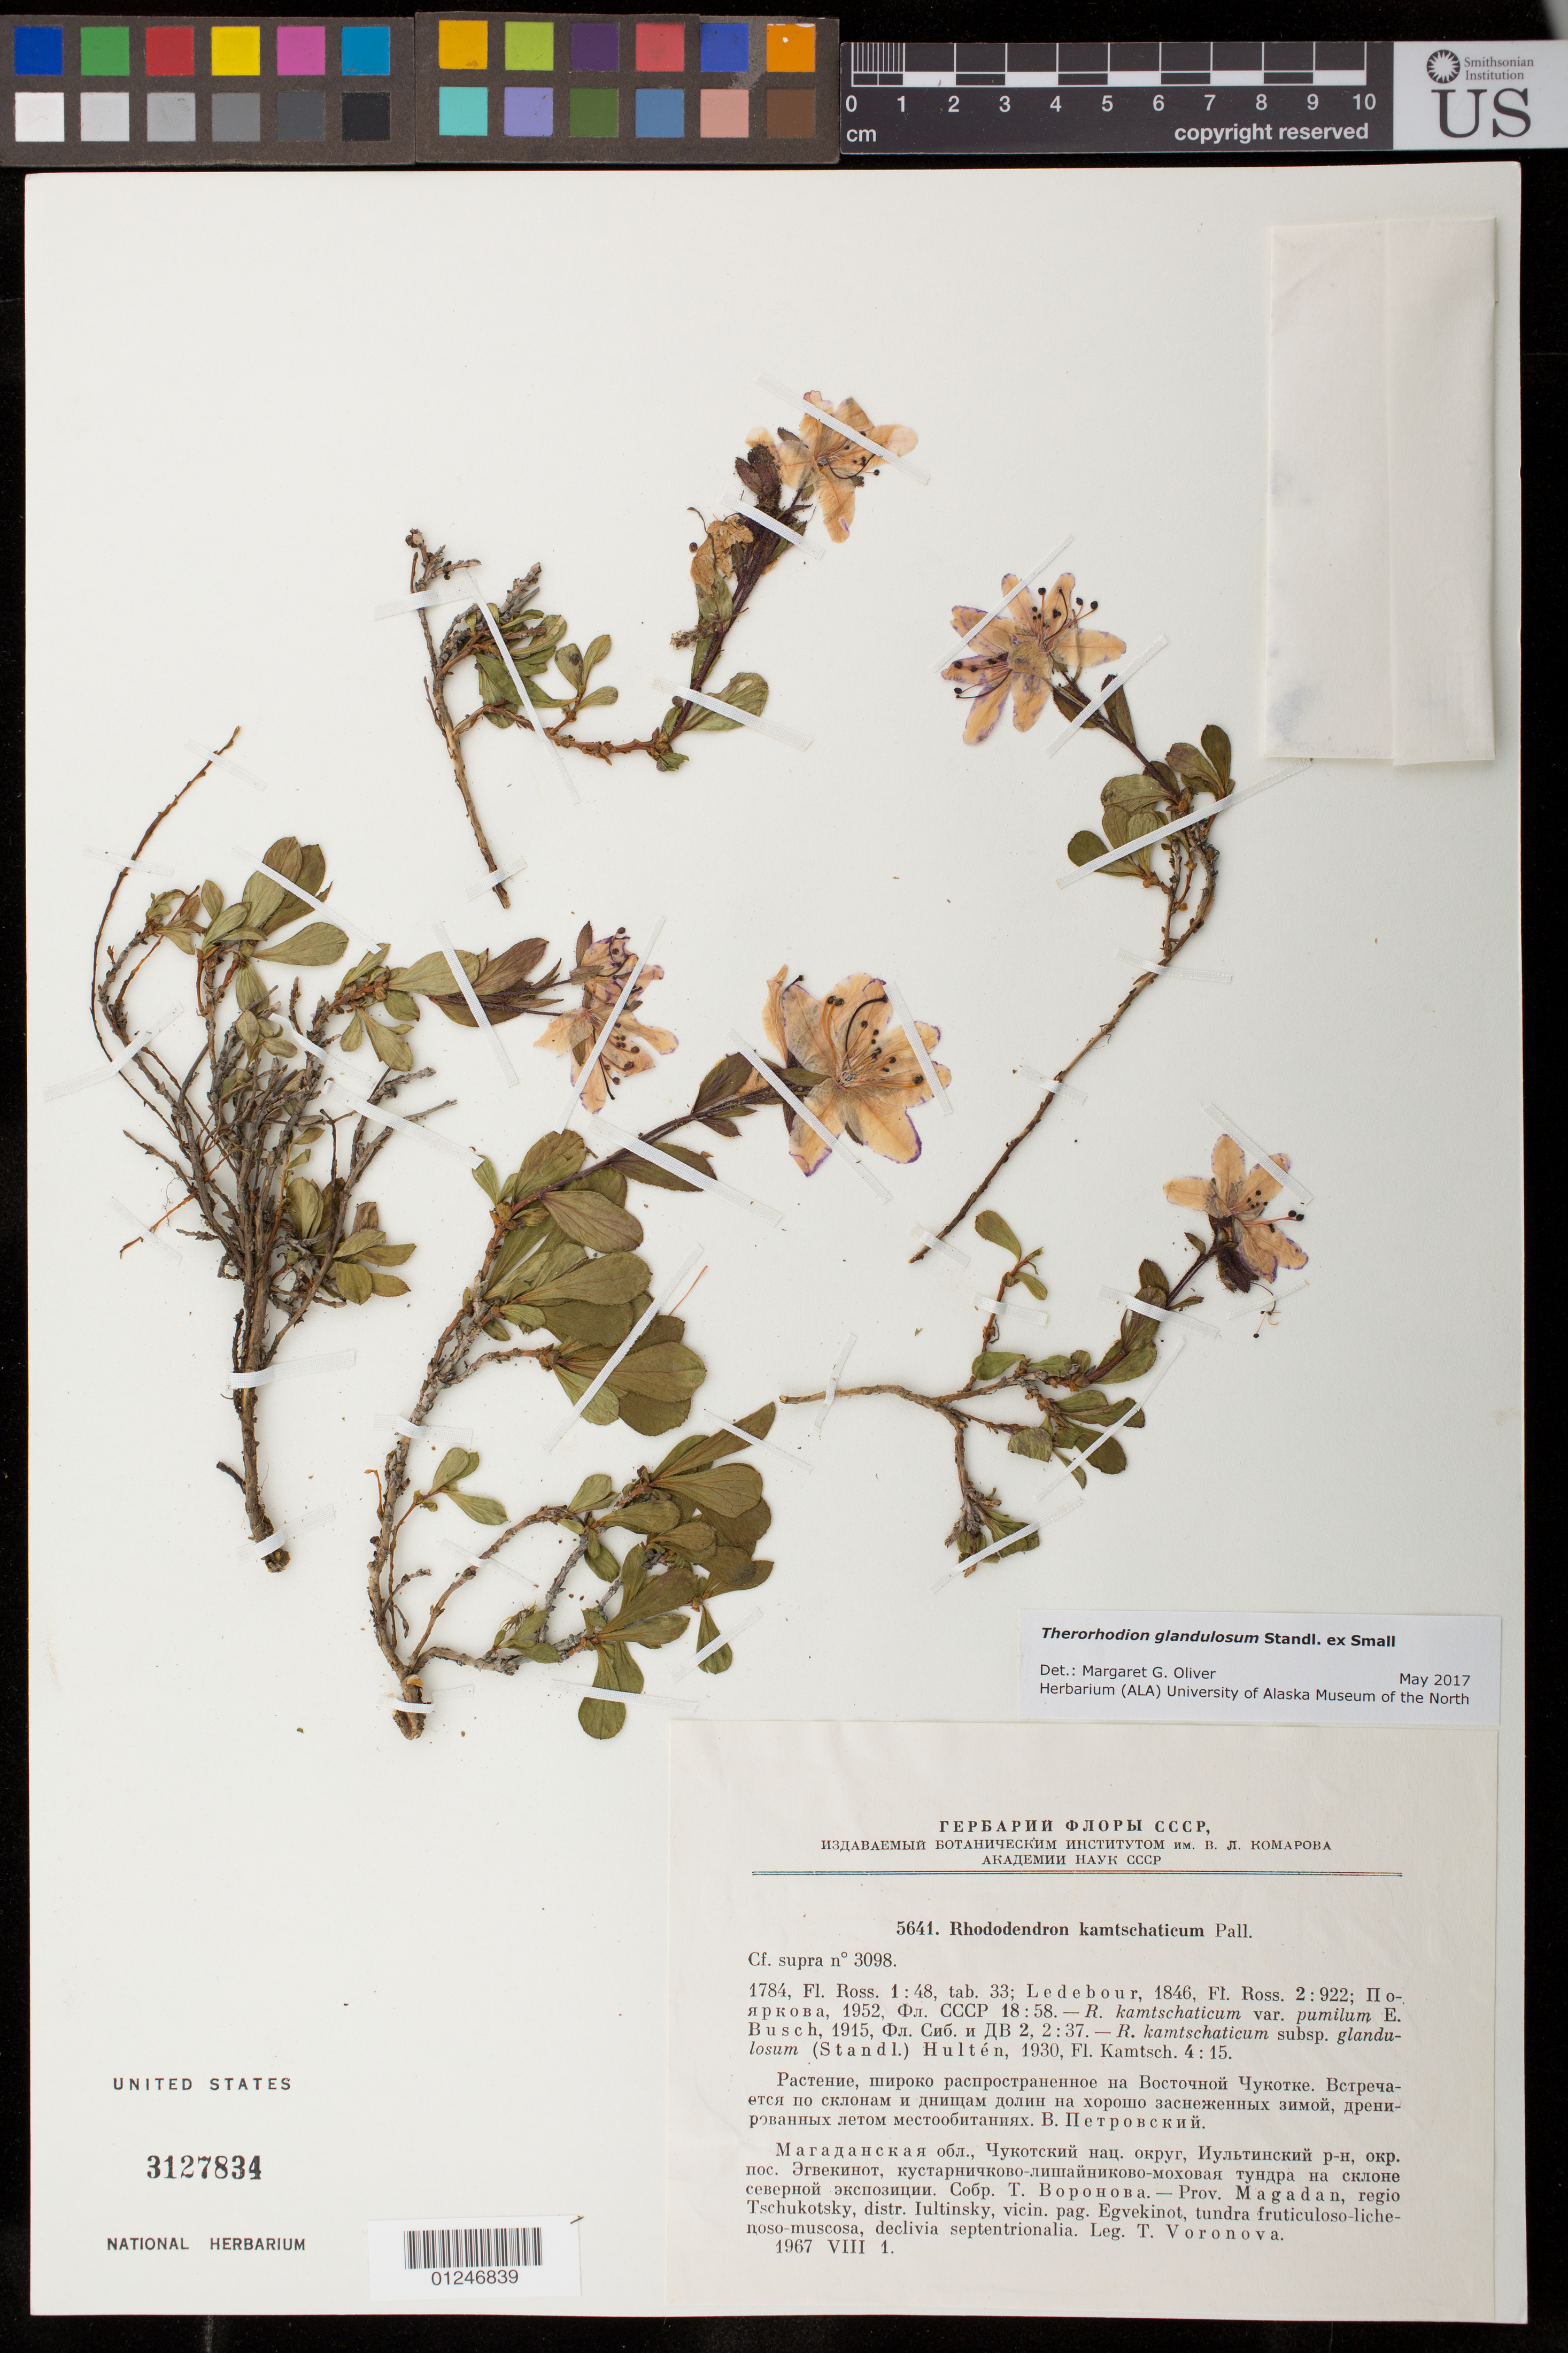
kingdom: Plantae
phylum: Tracheophyta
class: Magnoliopsida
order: Ericales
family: Ericaceae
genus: Therorhodion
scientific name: Therorhodion glandulosum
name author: Standl. ex Small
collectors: T. Voronova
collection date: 1967-08-01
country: Russian Federation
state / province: Chukotka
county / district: Iultinsky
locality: Vicinity of Egvekinot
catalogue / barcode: US 3127834